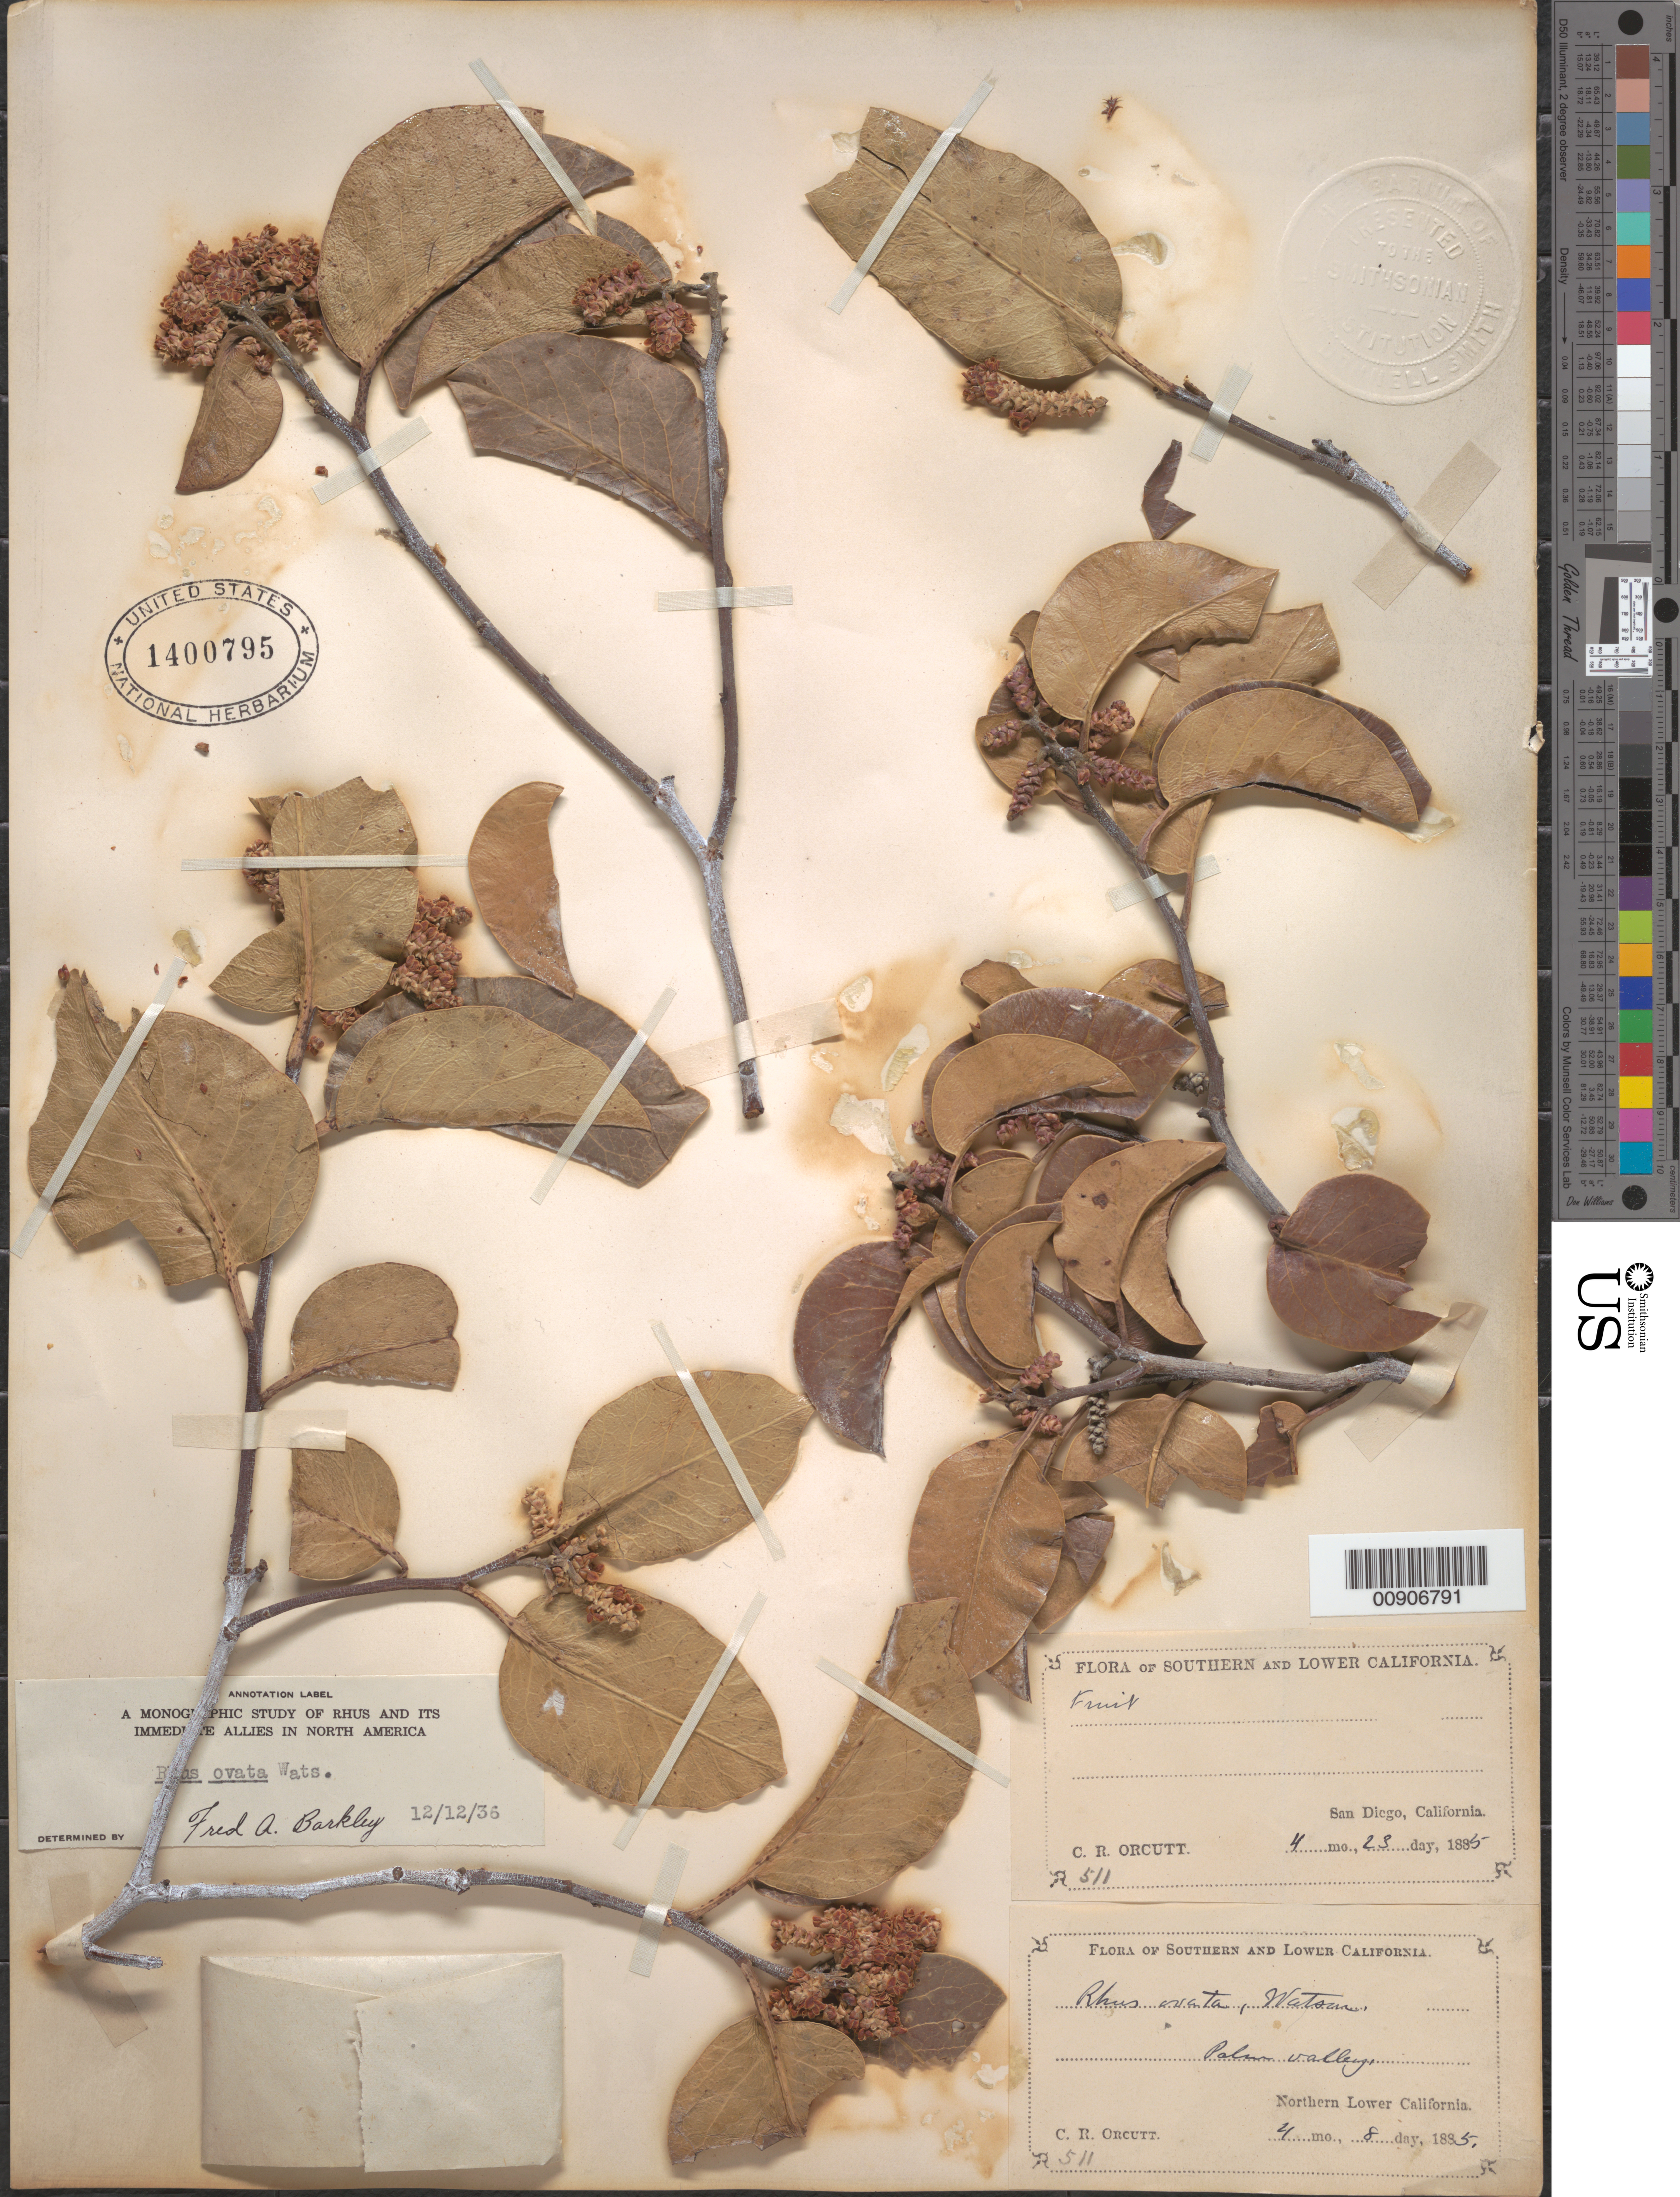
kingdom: Plantae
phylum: Tracheophyta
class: Magnoliopsida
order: Sapindales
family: Anacardiaceae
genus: Rhus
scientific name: Rhus ovata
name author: S. Watson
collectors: C. R. Orcutt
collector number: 511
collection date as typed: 08 Apr 1885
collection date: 1885-04-08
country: Mexico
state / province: Baja California Norte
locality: Palm Valley. Northern Lower California.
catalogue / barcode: US 1400795